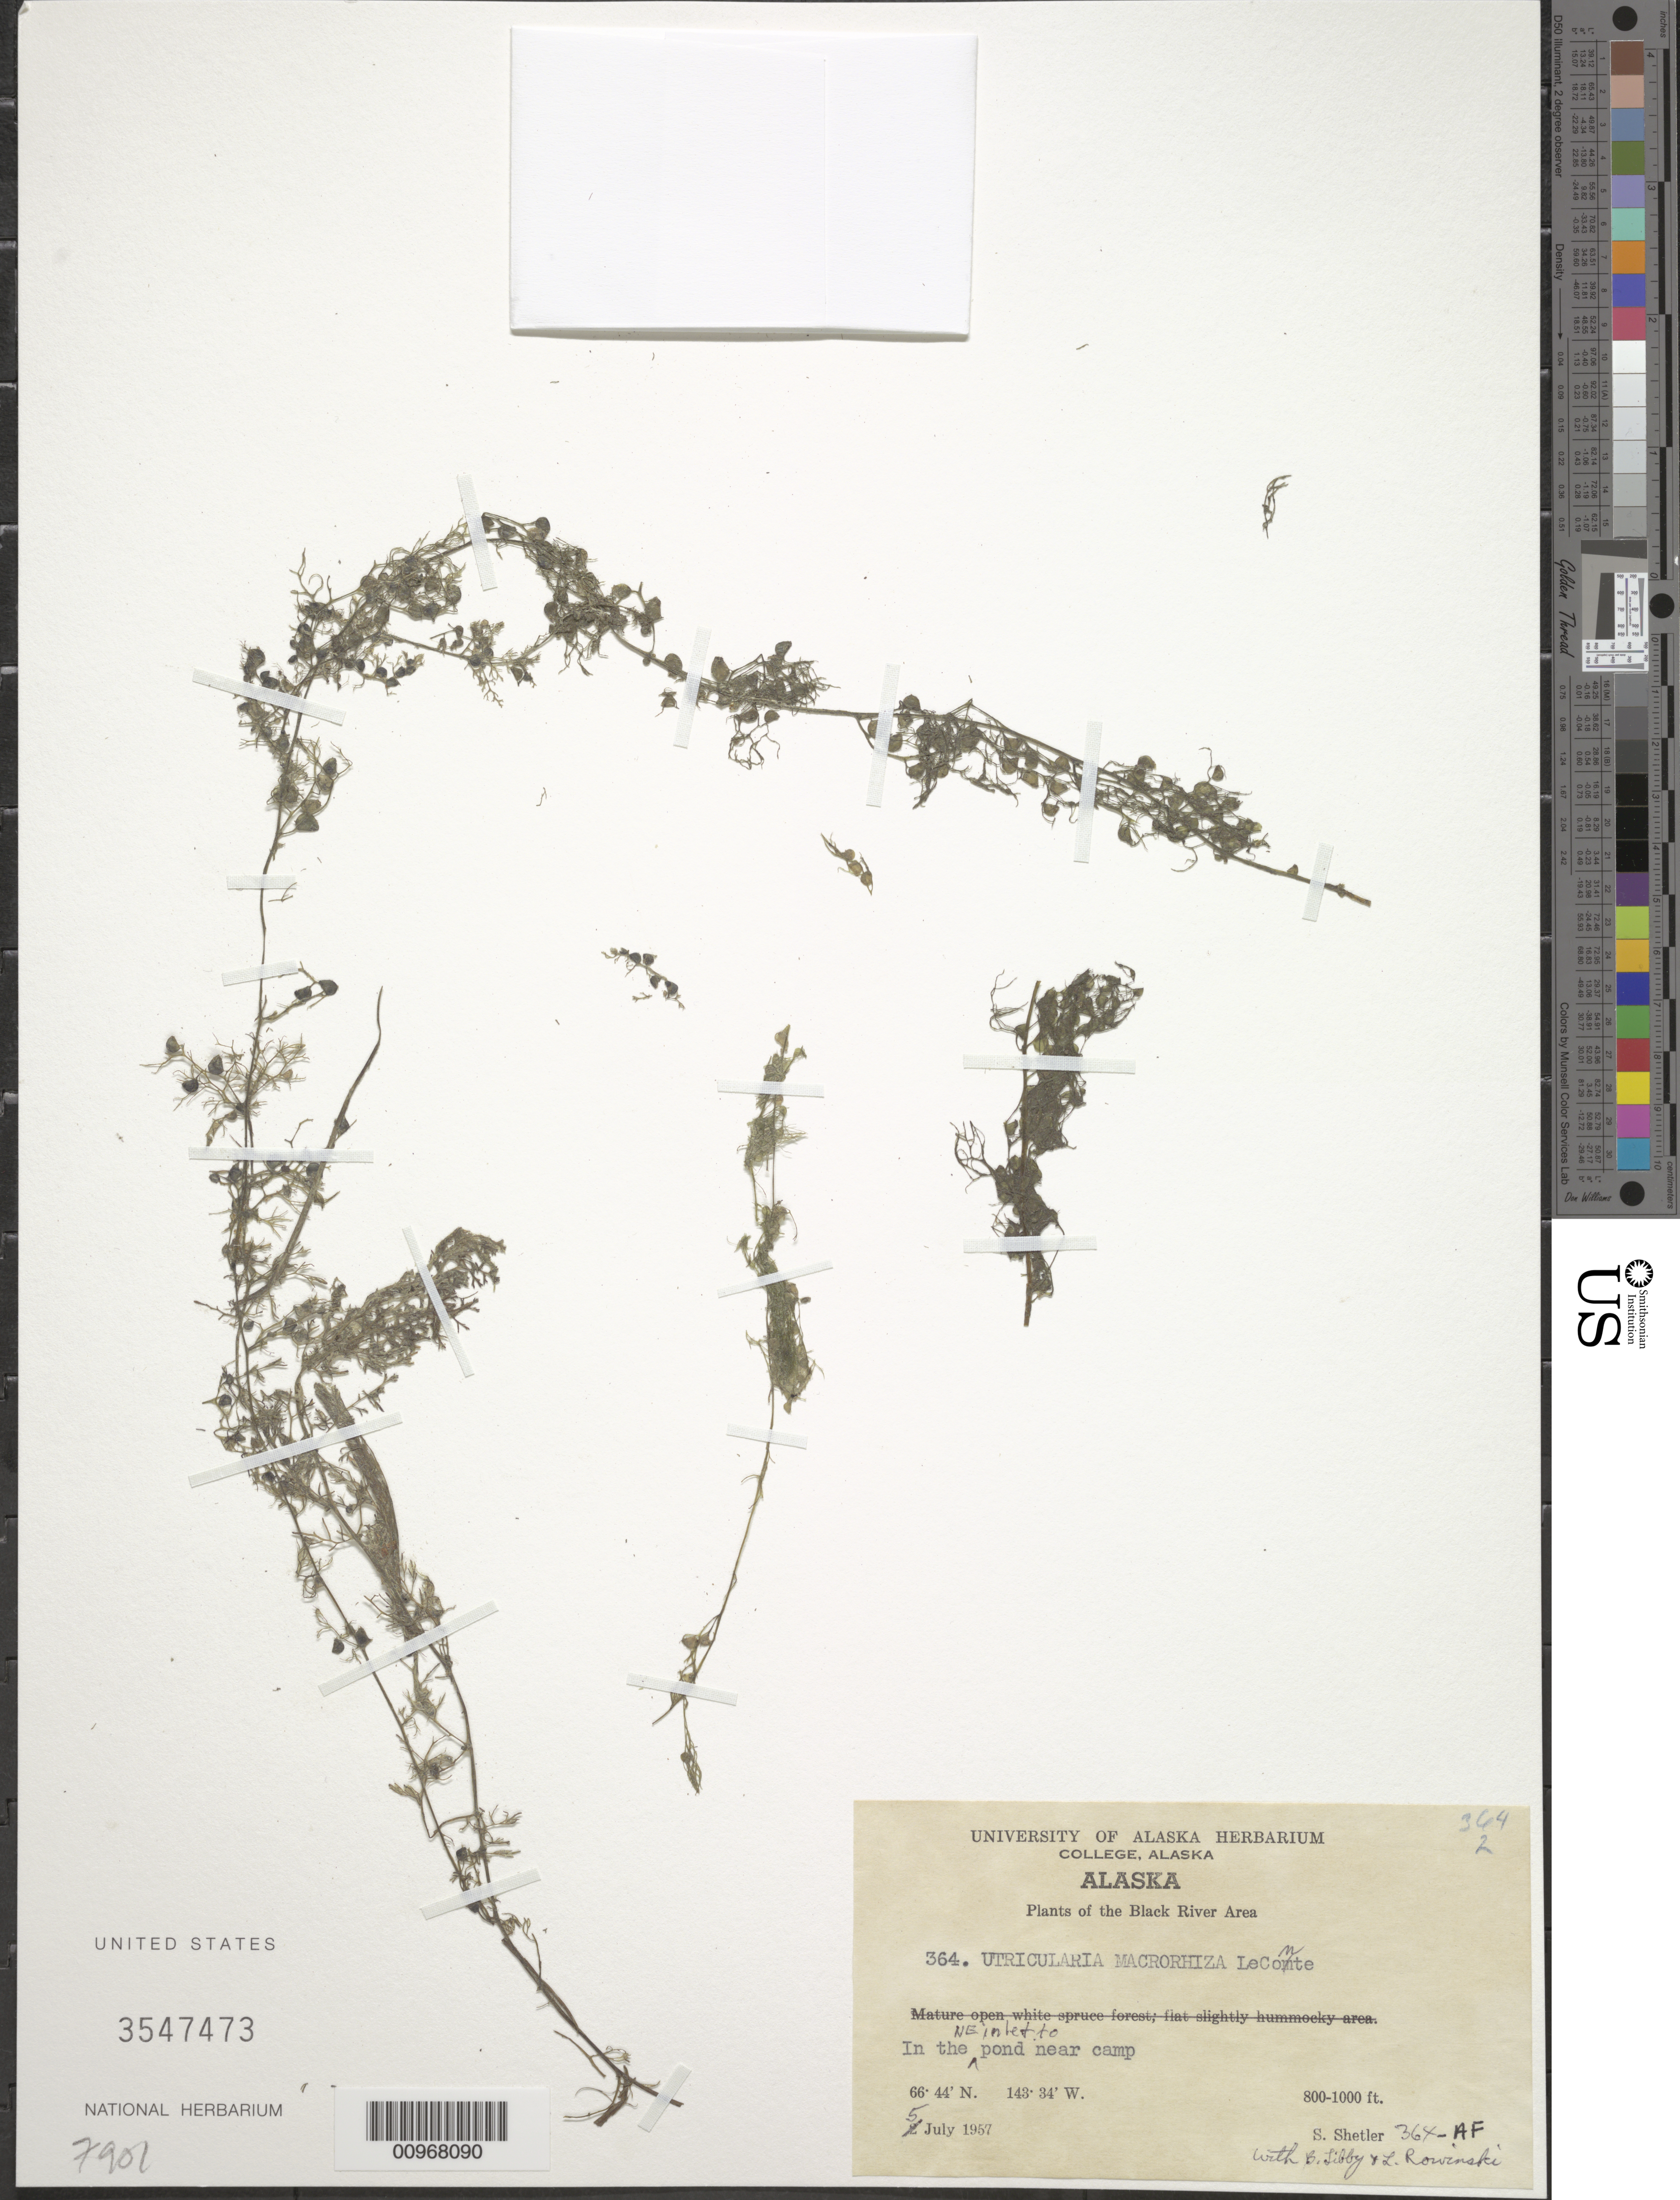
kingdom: Plantae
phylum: Tracheophyta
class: Magnoliopsida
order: Lamiales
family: Lentibulariaceae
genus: Utricularia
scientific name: Utricularia macrorhiza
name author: Leconte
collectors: S. Shetler, B. Libby & L. Rowinski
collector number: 364-AF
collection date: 1957-07-05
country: United States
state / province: Alaska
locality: Black River Area. NE inletto. In the pond near camp.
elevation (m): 244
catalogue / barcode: US 3547473